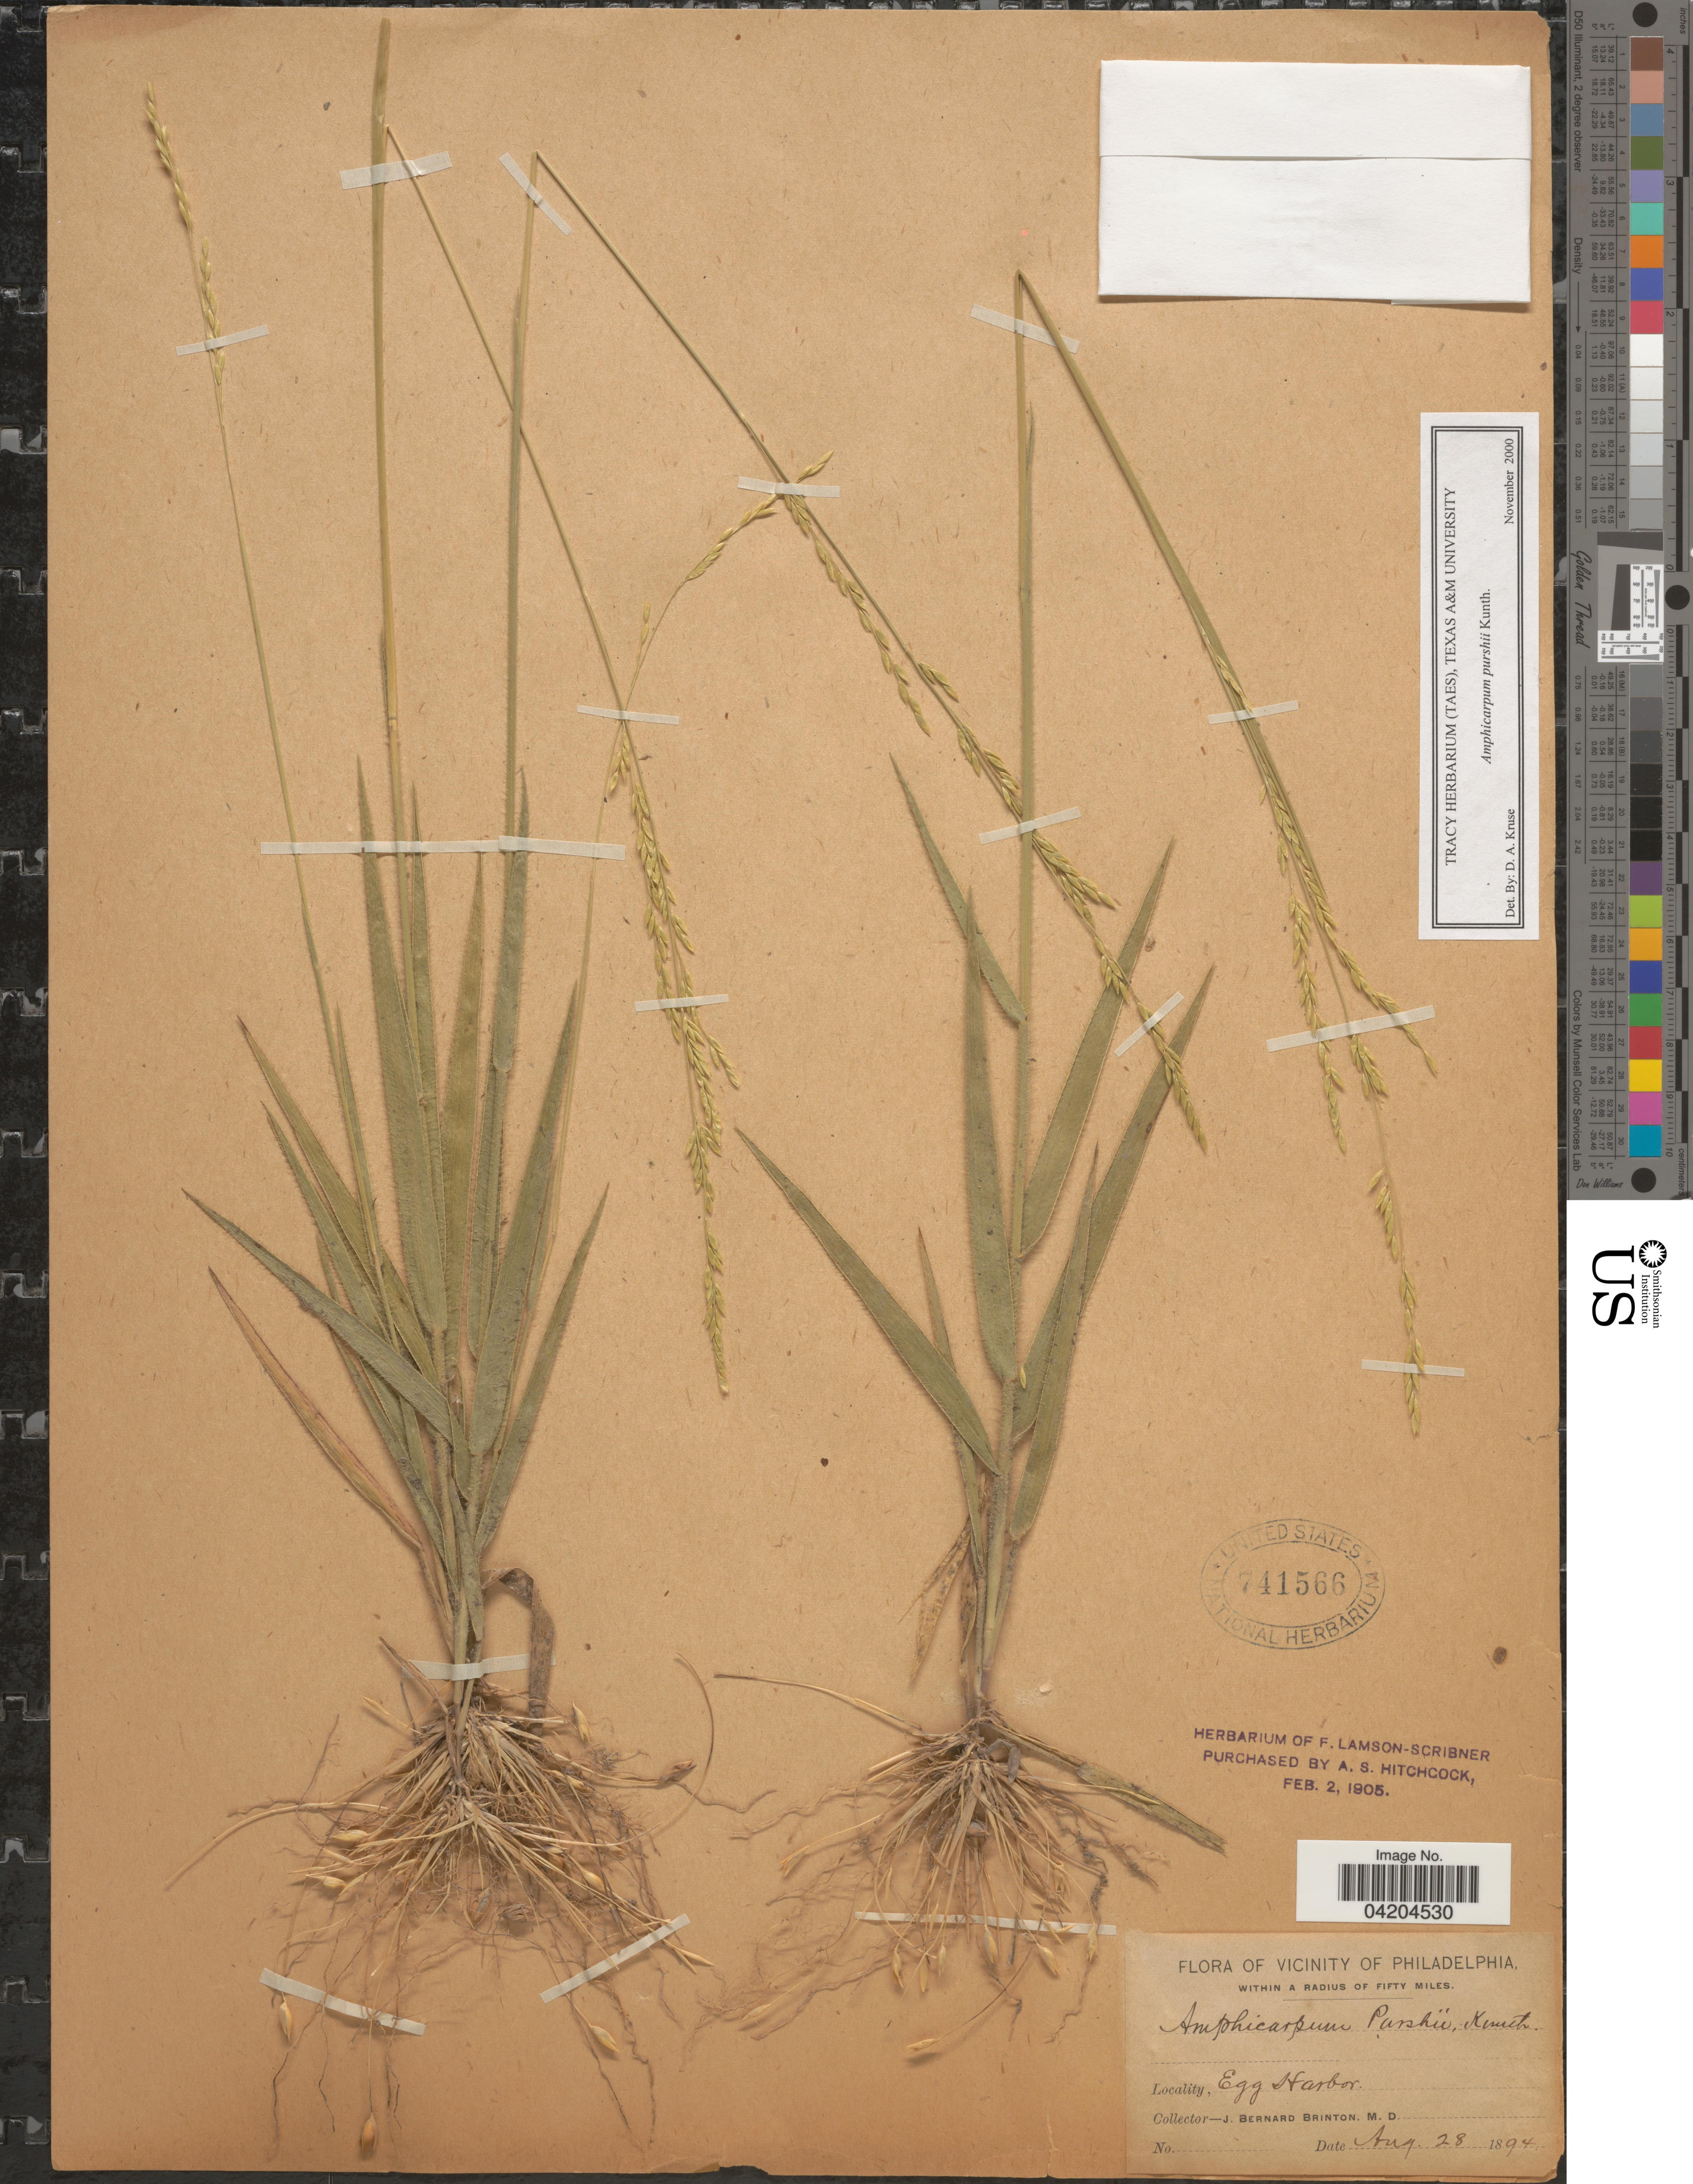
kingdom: Plantae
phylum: Tracheophyta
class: Liliopsida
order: Poales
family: Poaceae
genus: Amphicarpum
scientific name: Amphicarpum amphicarpon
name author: (Pursh) Nash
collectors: J. Brinton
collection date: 1894-08-28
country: United States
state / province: New Jersey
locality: Vicinity of Philadelphia within a radius of fifty miles. Egg Harbor.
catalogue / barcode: US 741566